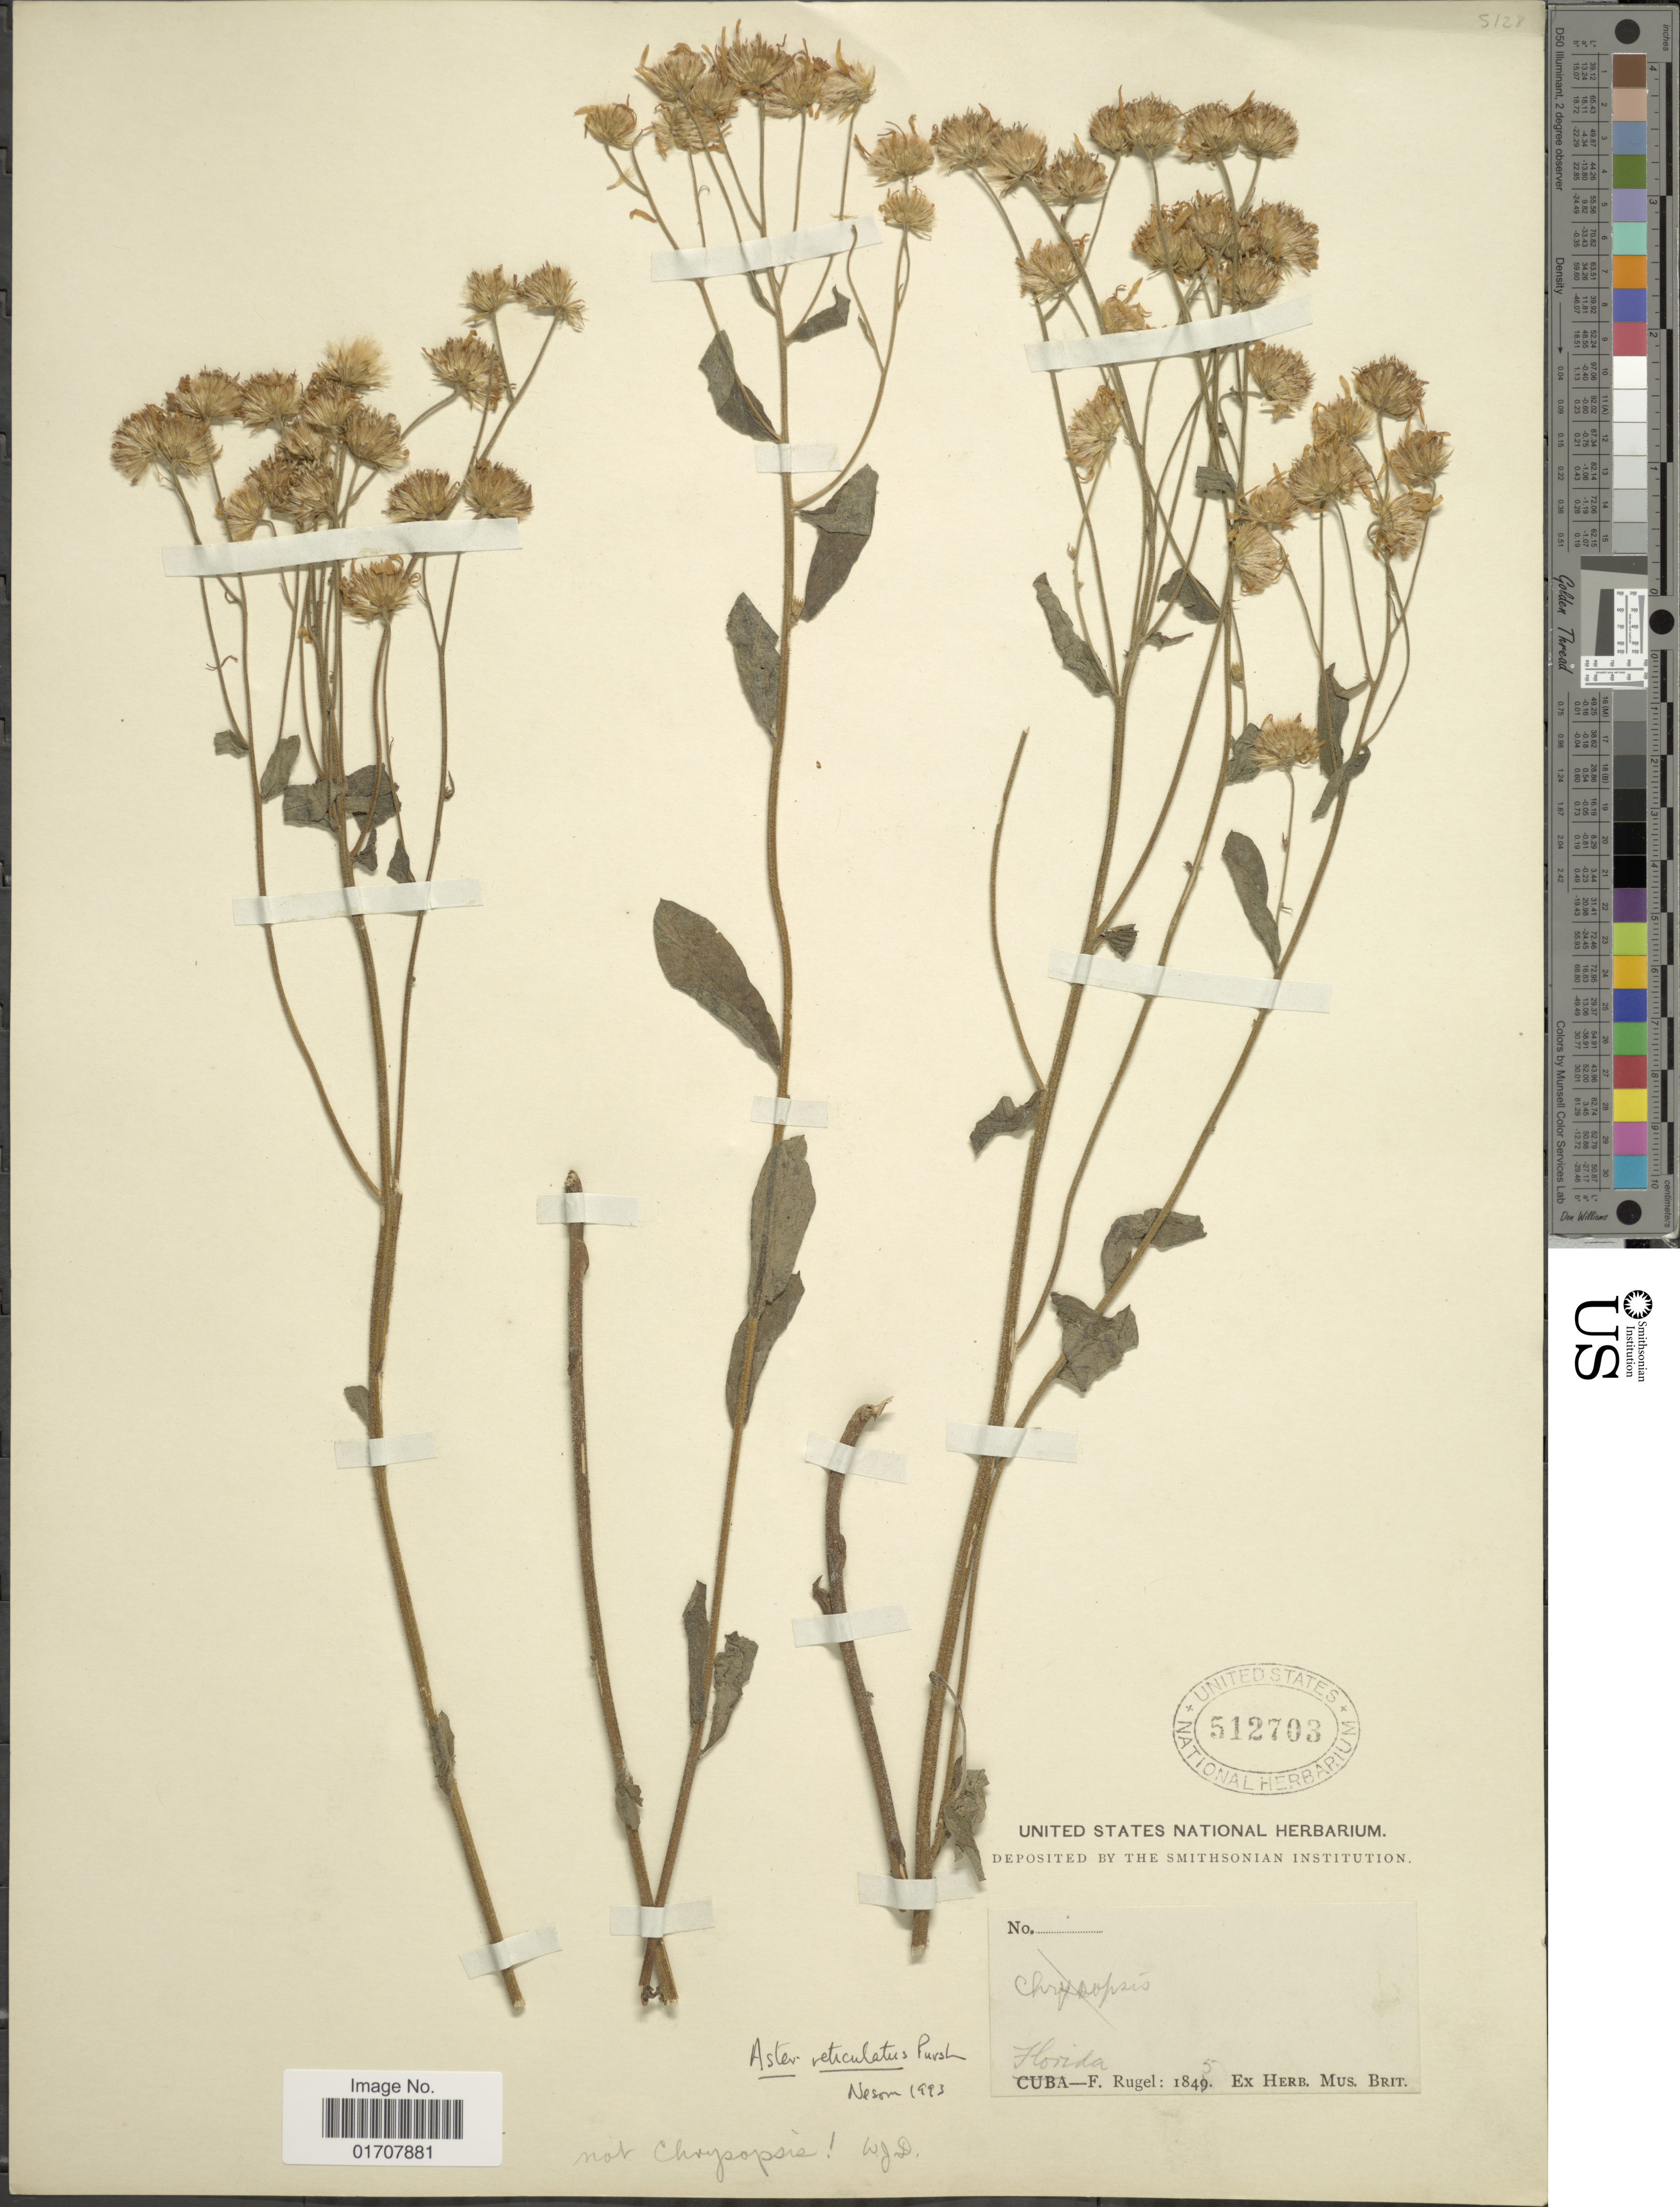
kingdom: Plantae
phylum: Tracheophyta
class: Magnoliopsida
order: Asterales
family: Asteraceae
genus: Oclemena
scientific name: Oclemena reticulata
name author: (Pursh) G.L. Nesom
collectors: F. Rugel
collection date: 1845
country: United States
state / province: Florida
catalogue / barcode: US 512703